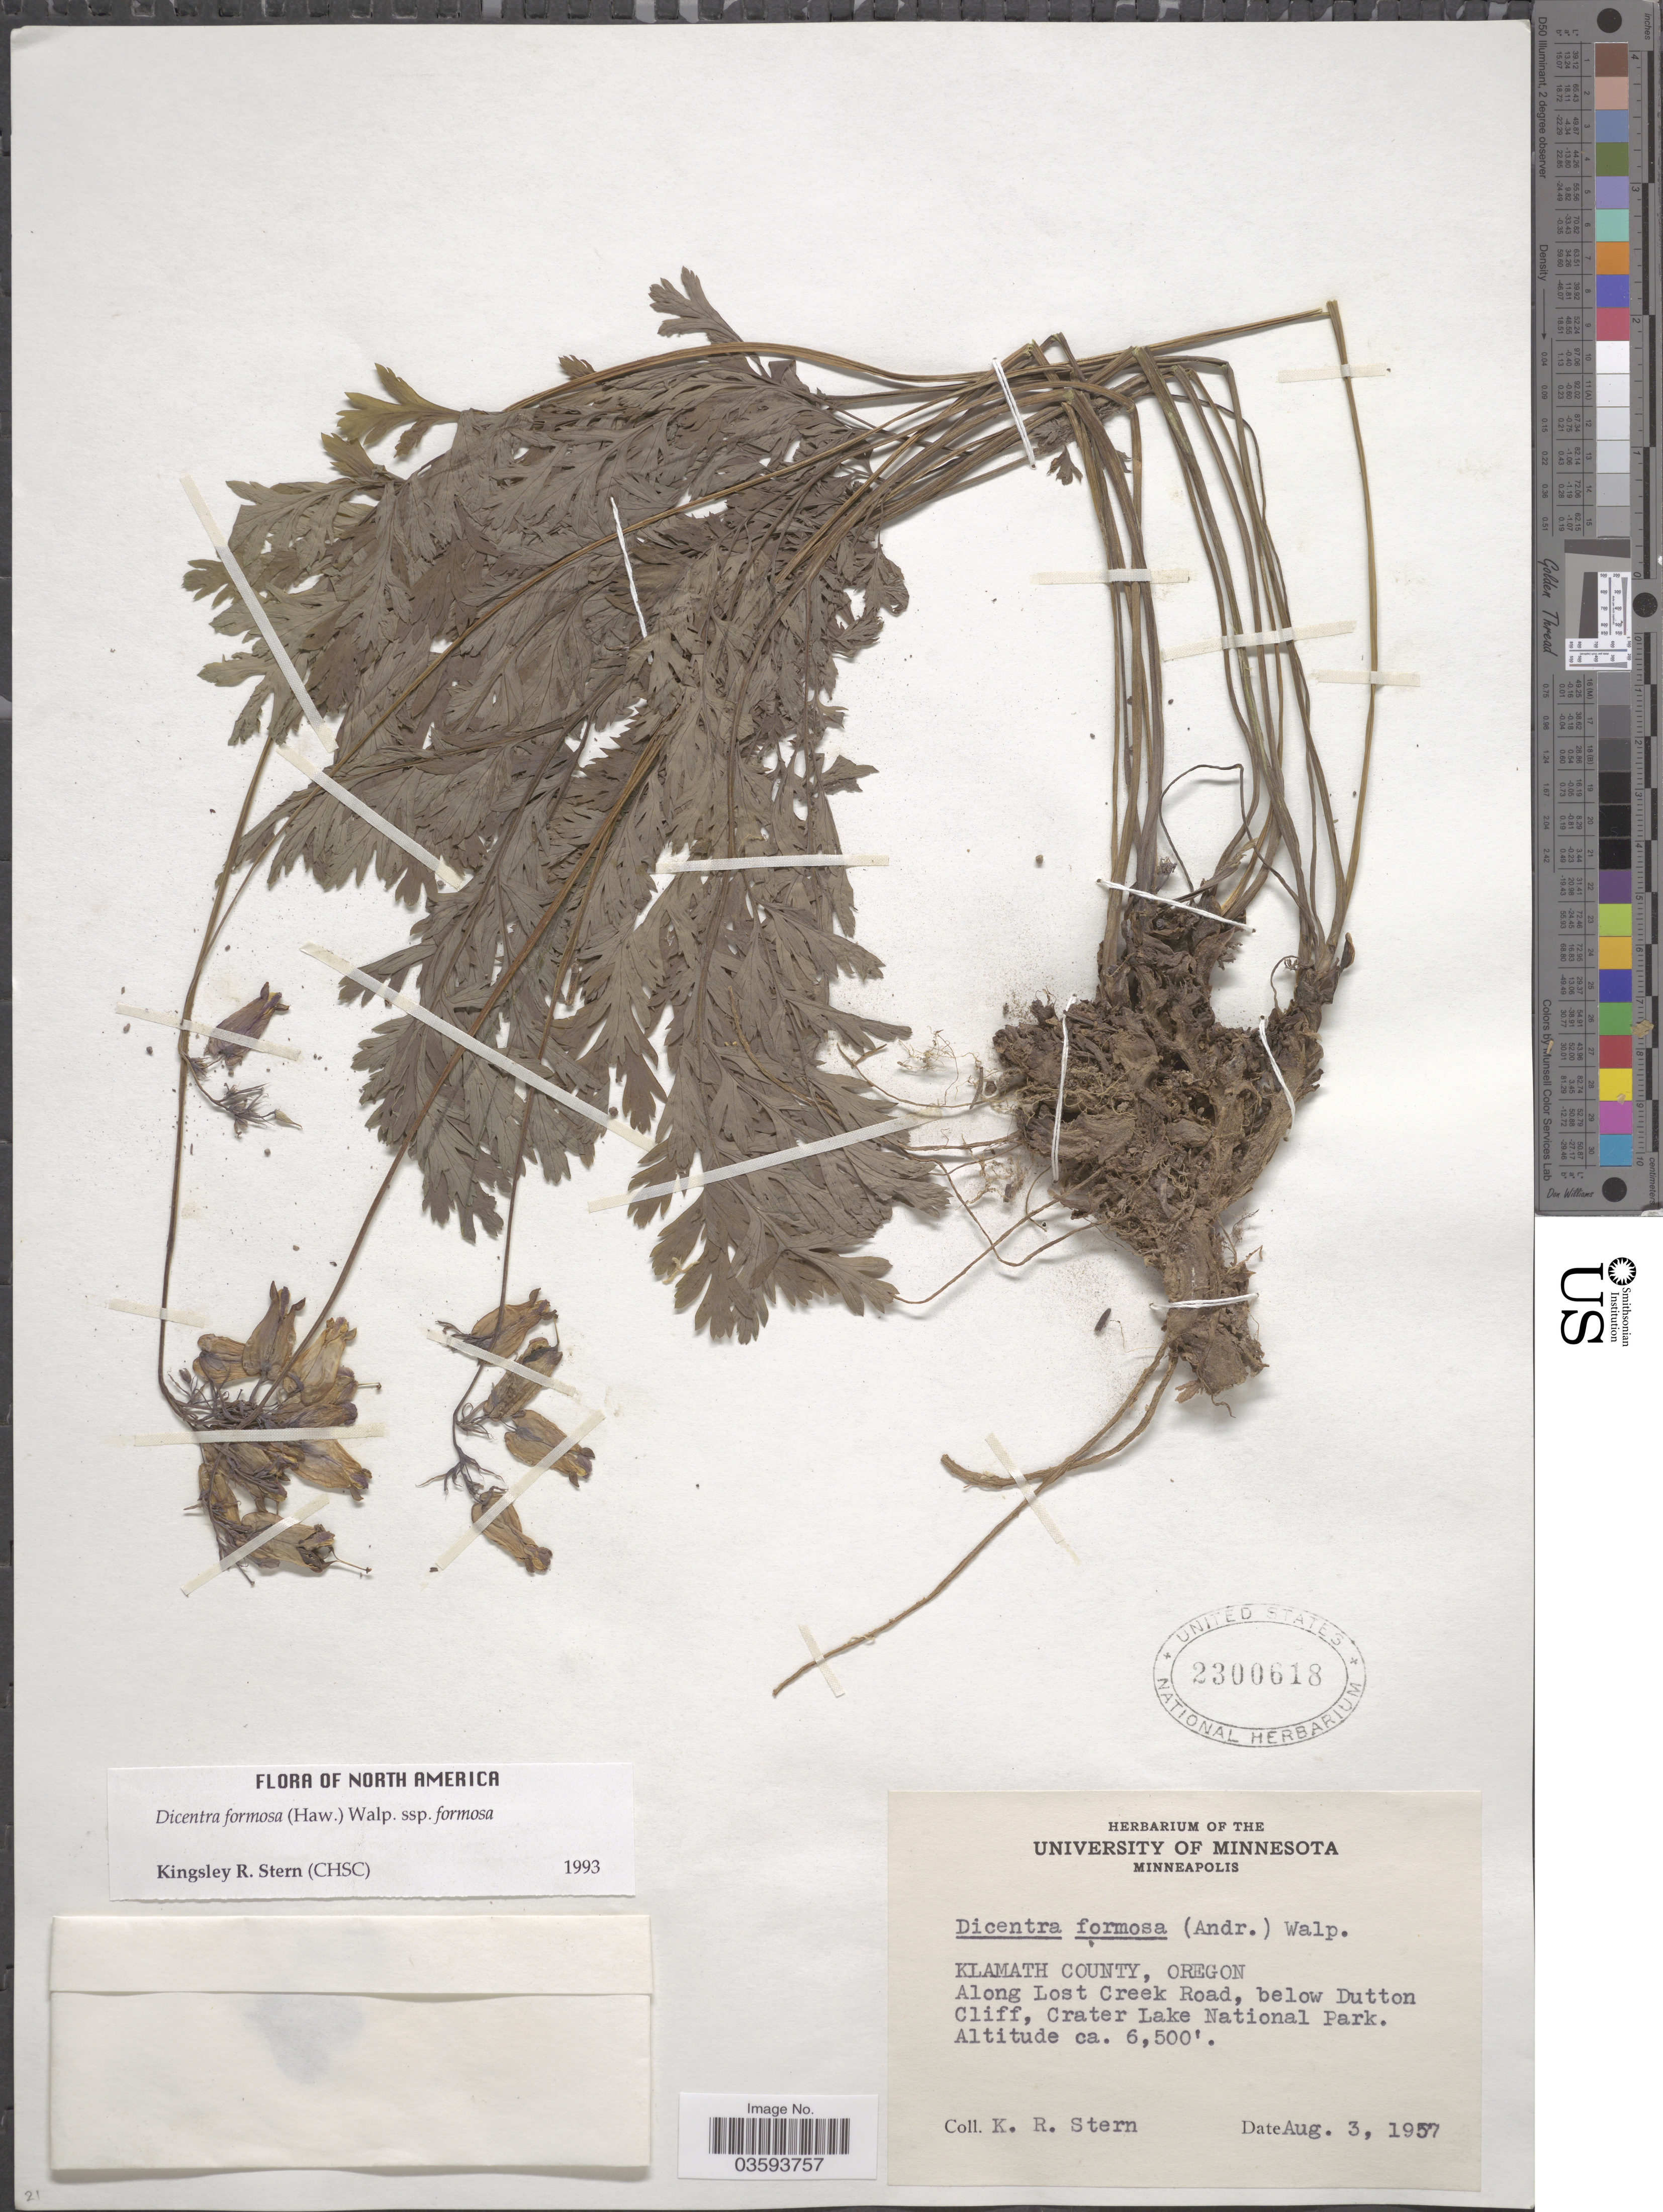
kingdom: Plantae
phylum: Tracheophyta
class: Magnoliopsida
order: Ranunculales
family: Papaveraceae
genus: Dicentra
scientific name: Dicentra formosa subsp. formosa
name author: (Haw.) Walp.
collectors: K. R. Stern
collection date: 1957-08-03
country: United States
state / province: Oregon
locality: Klamath County. Along Lost Creek Road, below Dutton Cliff, Crater Lake National Park.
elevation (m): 1981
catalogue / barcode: US 2300618